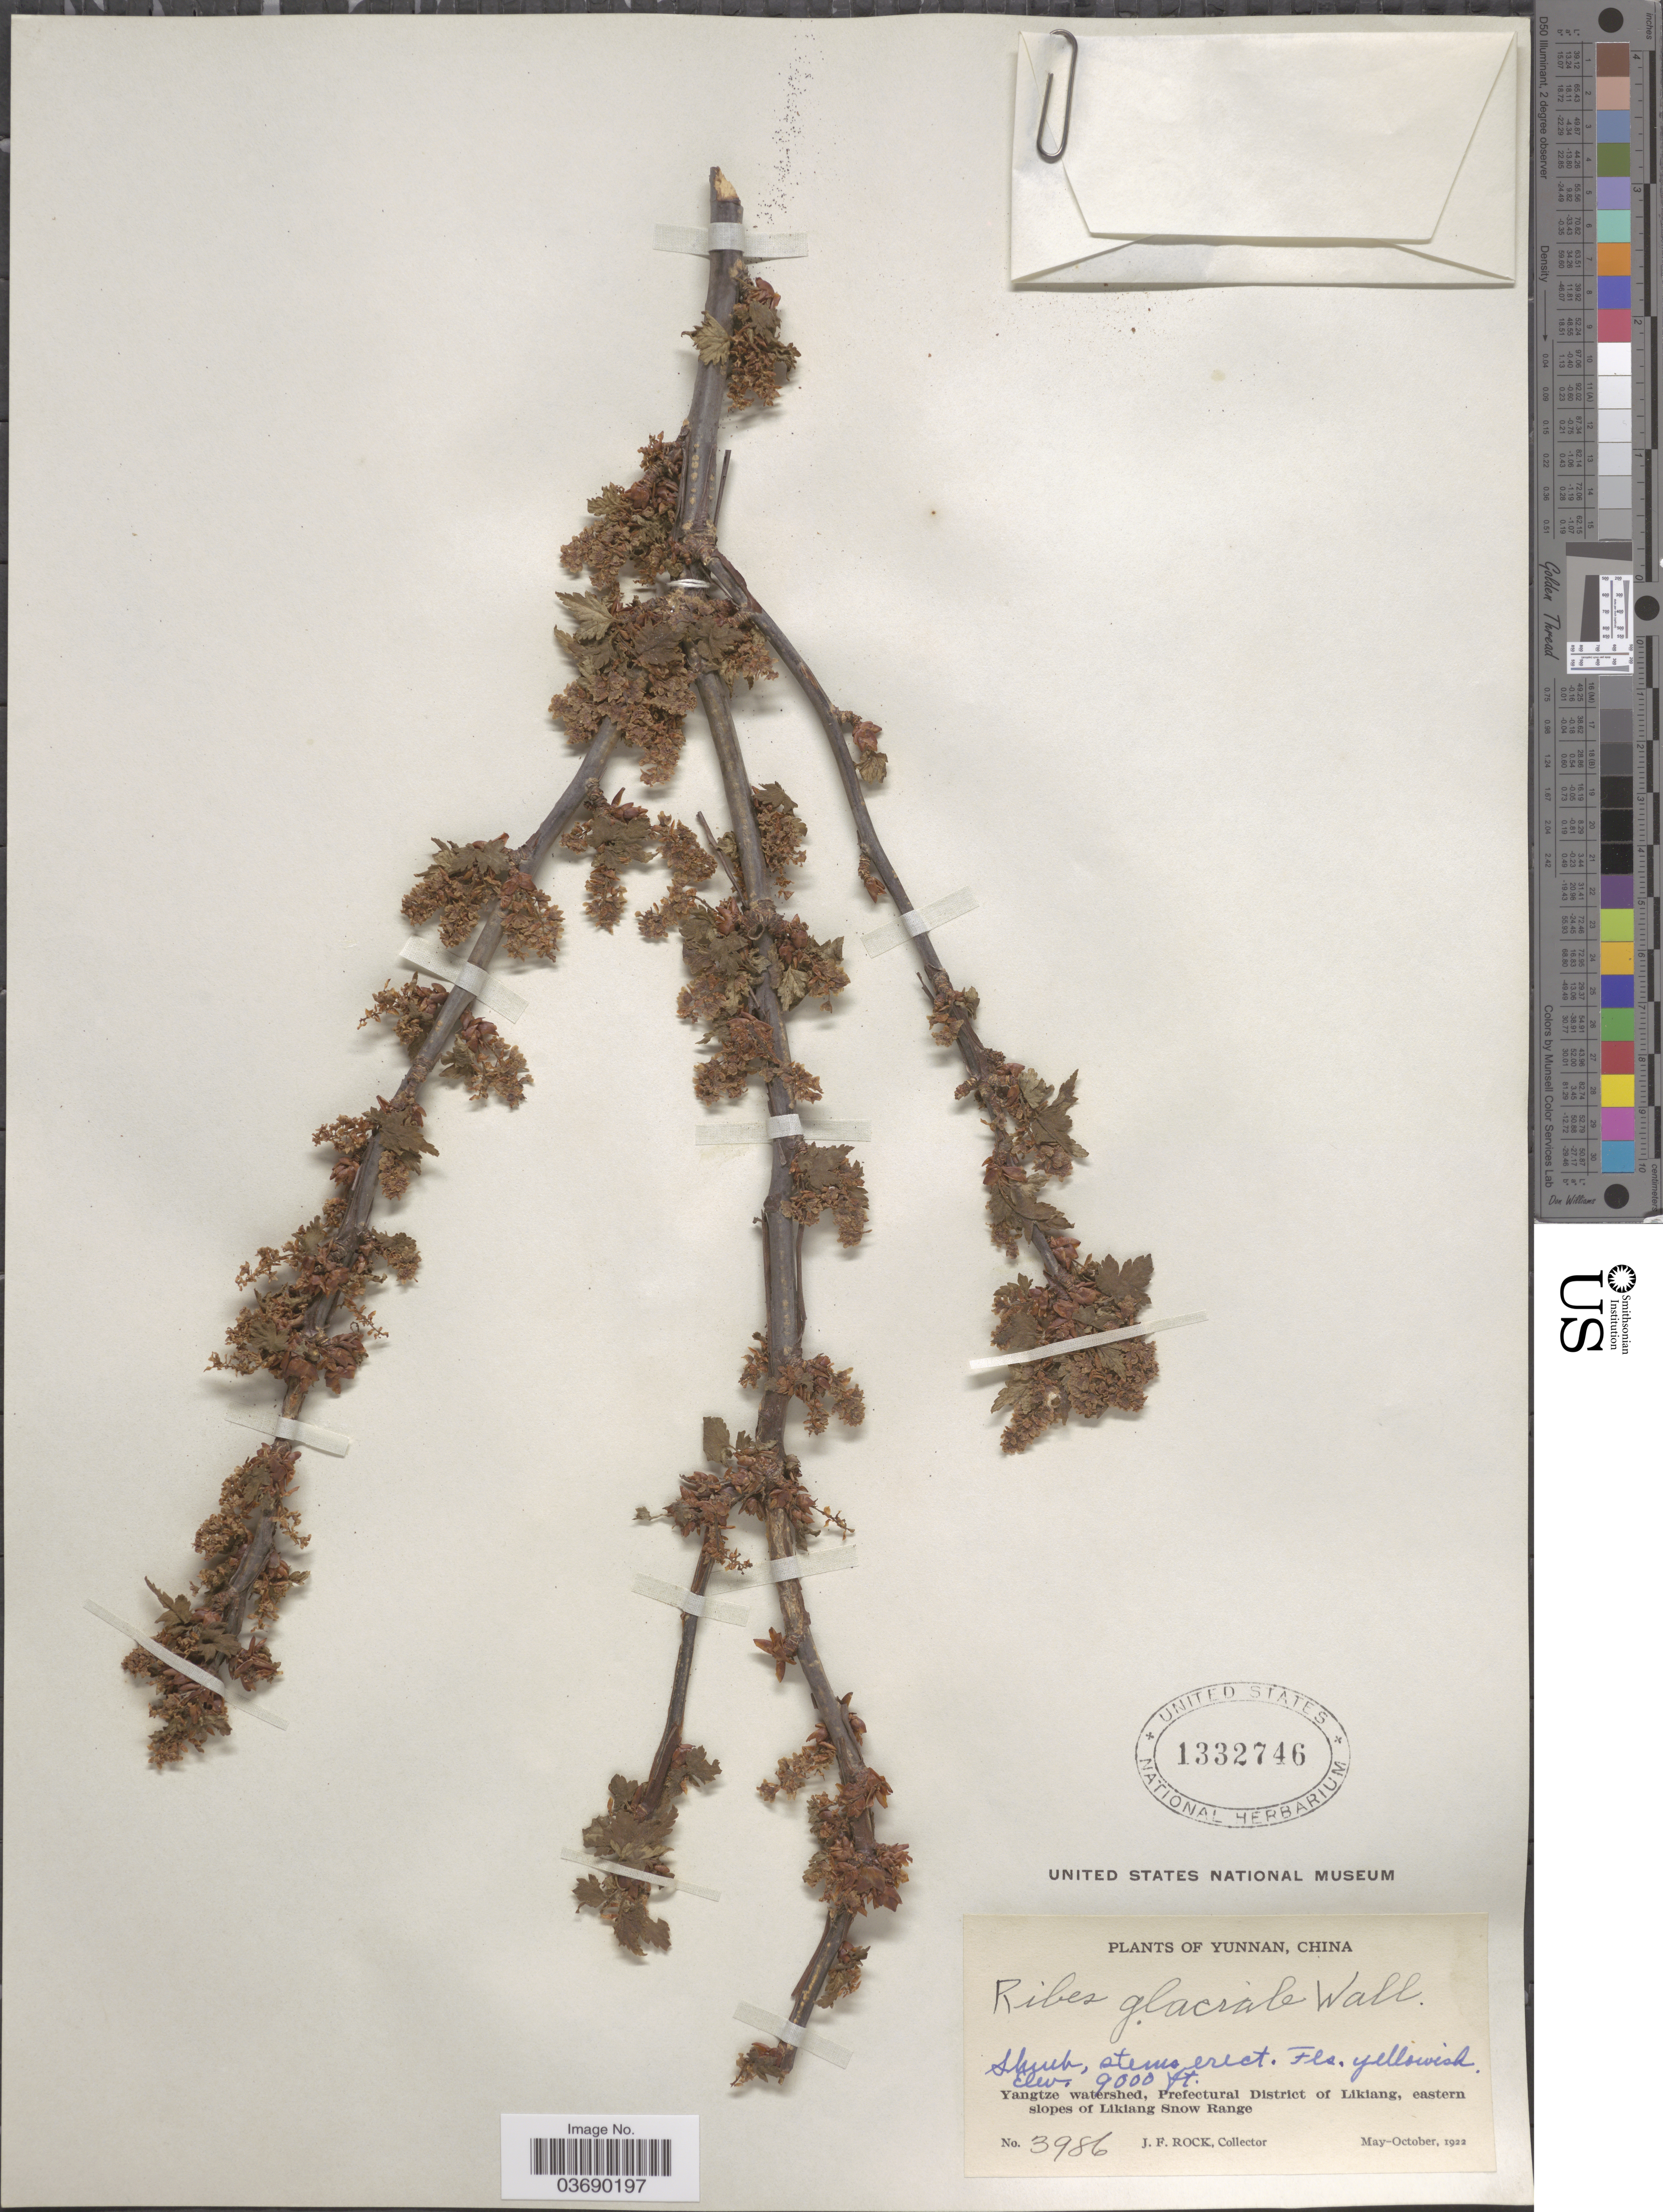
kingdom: Plantae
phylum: Tracheophyta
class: Magnoliopsida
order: Saxifragales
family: Grossulariaceae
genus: Ribes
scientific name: Ribes glaciale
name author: Wall.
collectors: J. Rock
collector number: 3986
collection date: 1922-05/1922-10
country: China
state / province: Yunnan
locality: Yangtze watershed, Prefectural District of Likiang, eastern slopes of Likiang Snow Range.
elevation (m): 2743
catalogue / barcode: US 1332746